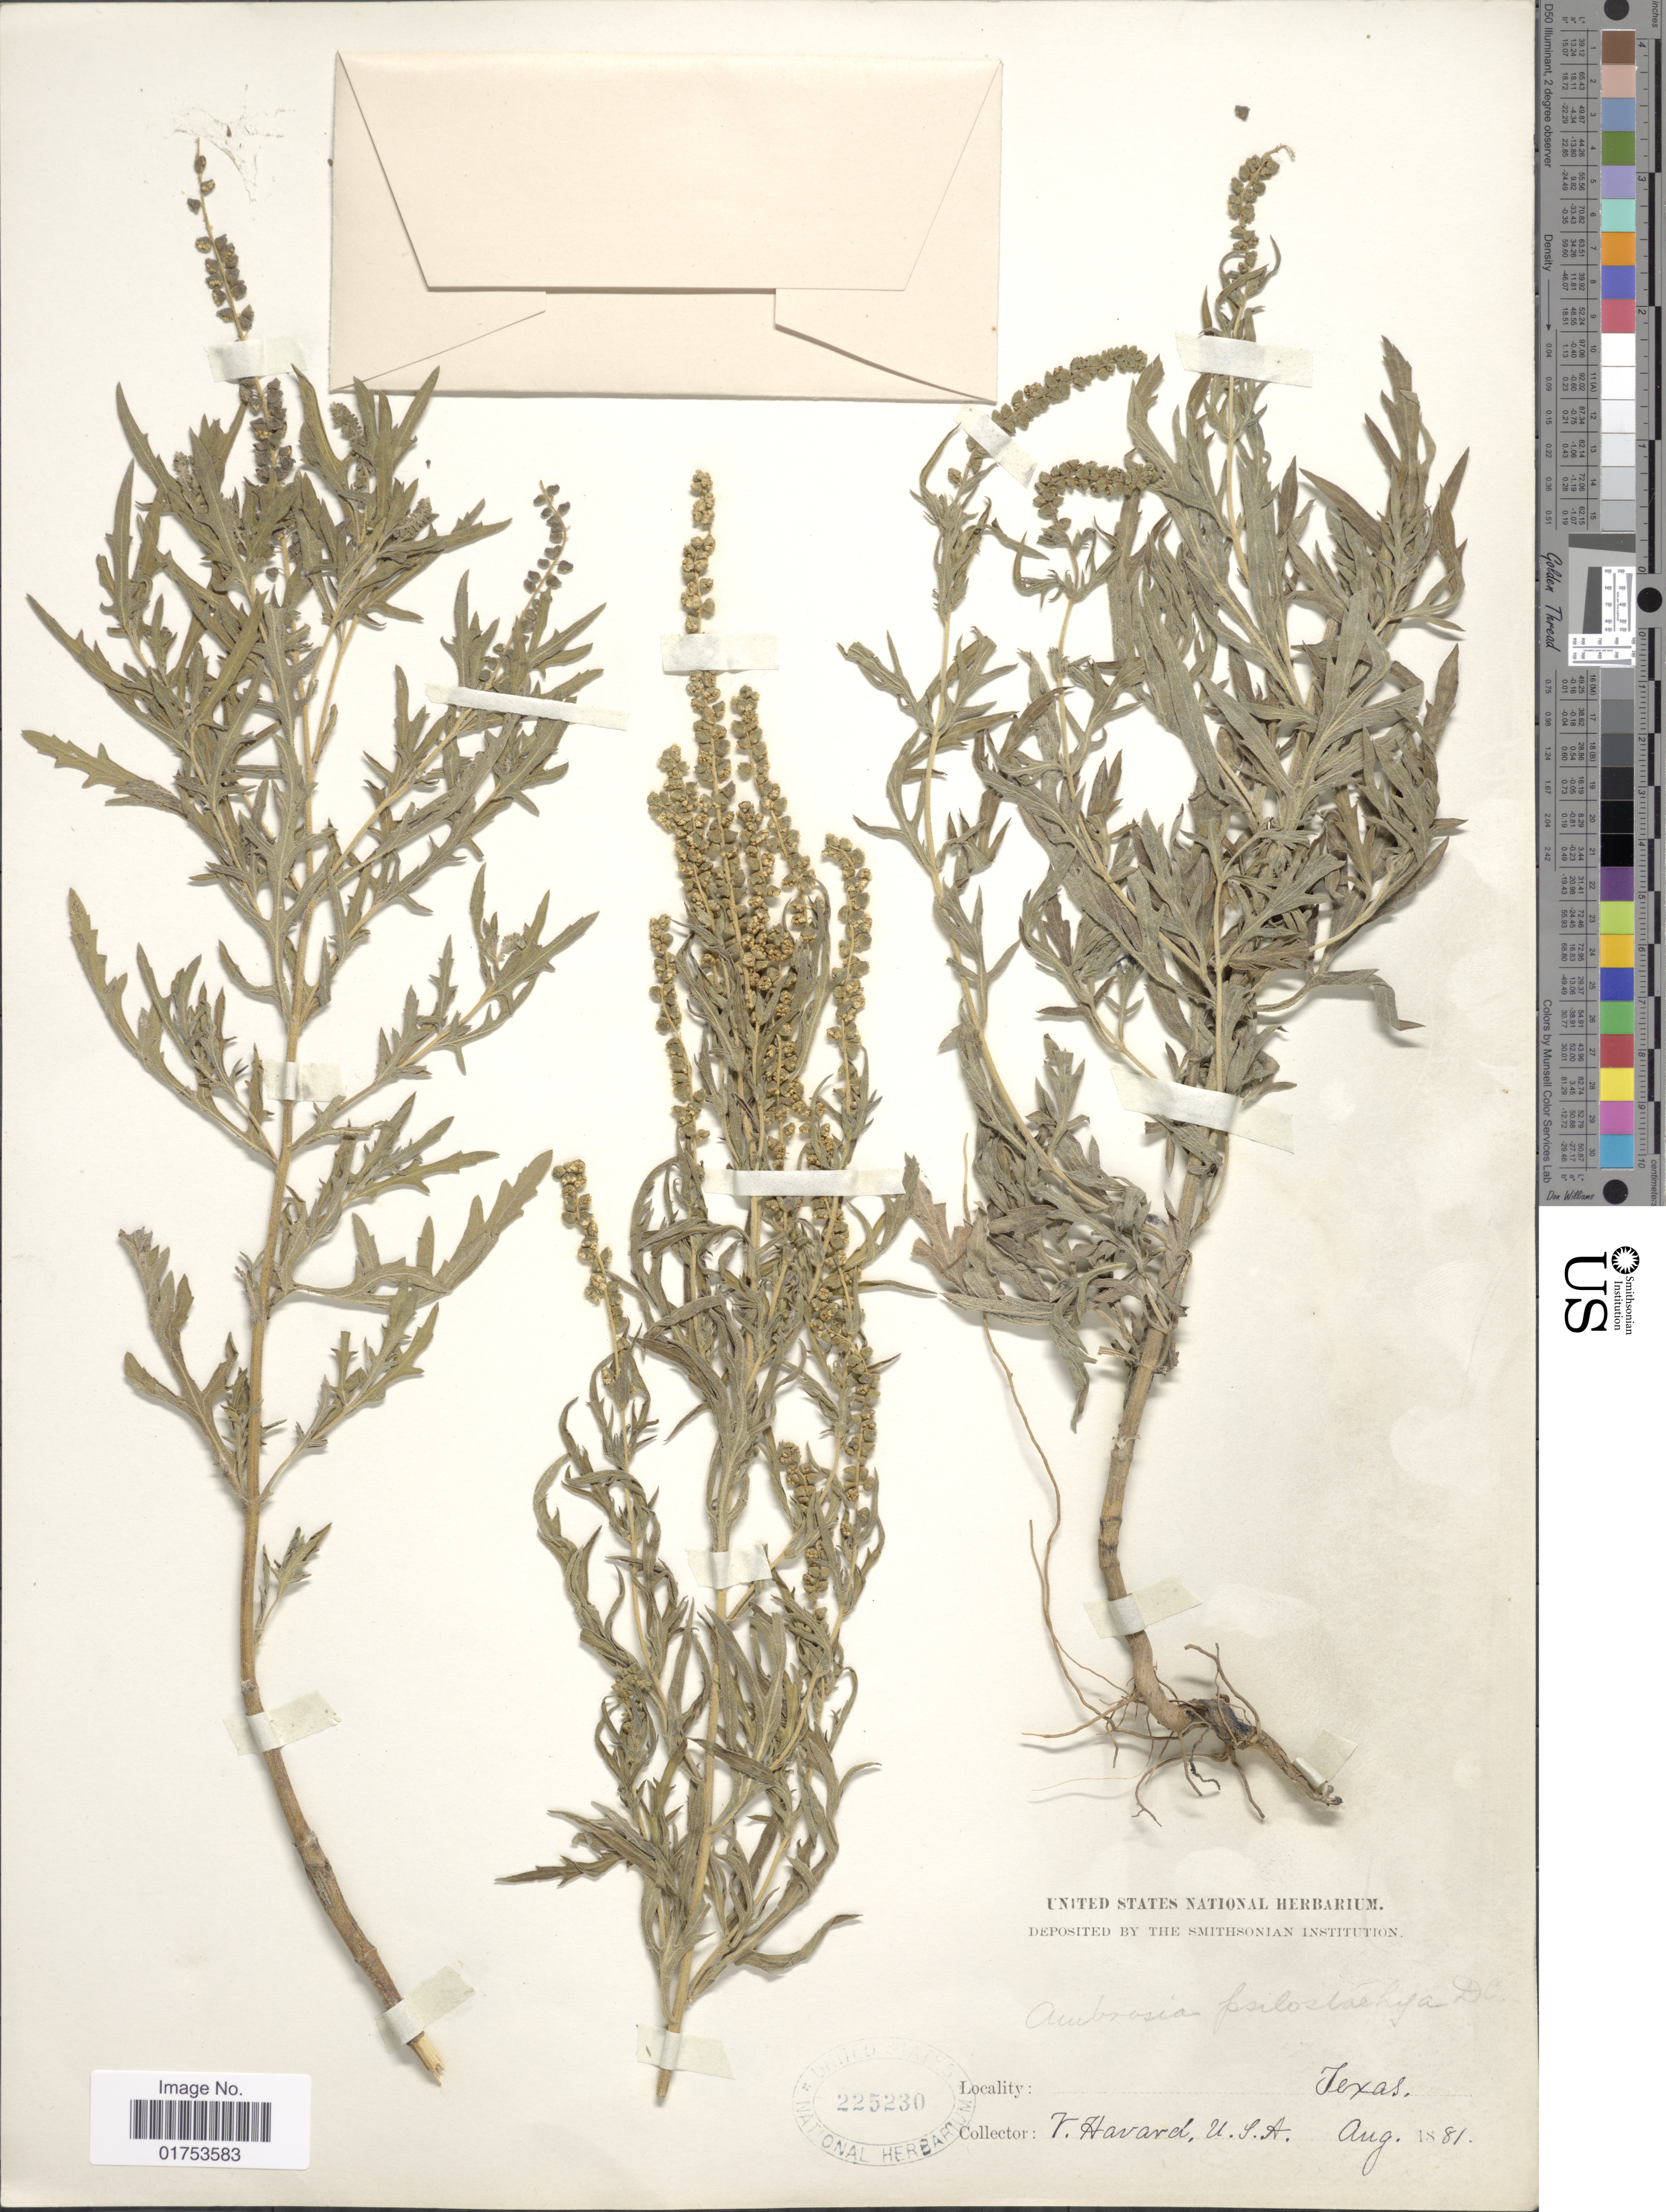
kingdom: Plantae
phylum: Tracheophyta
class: Magnoliopsida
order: Asterales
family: Asteraceae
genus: Ambrosia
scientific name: Ambrosia psilostachya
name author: DC.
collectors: V. Havard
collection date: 1881-08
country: United States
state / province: Texas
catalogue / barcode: US 225230